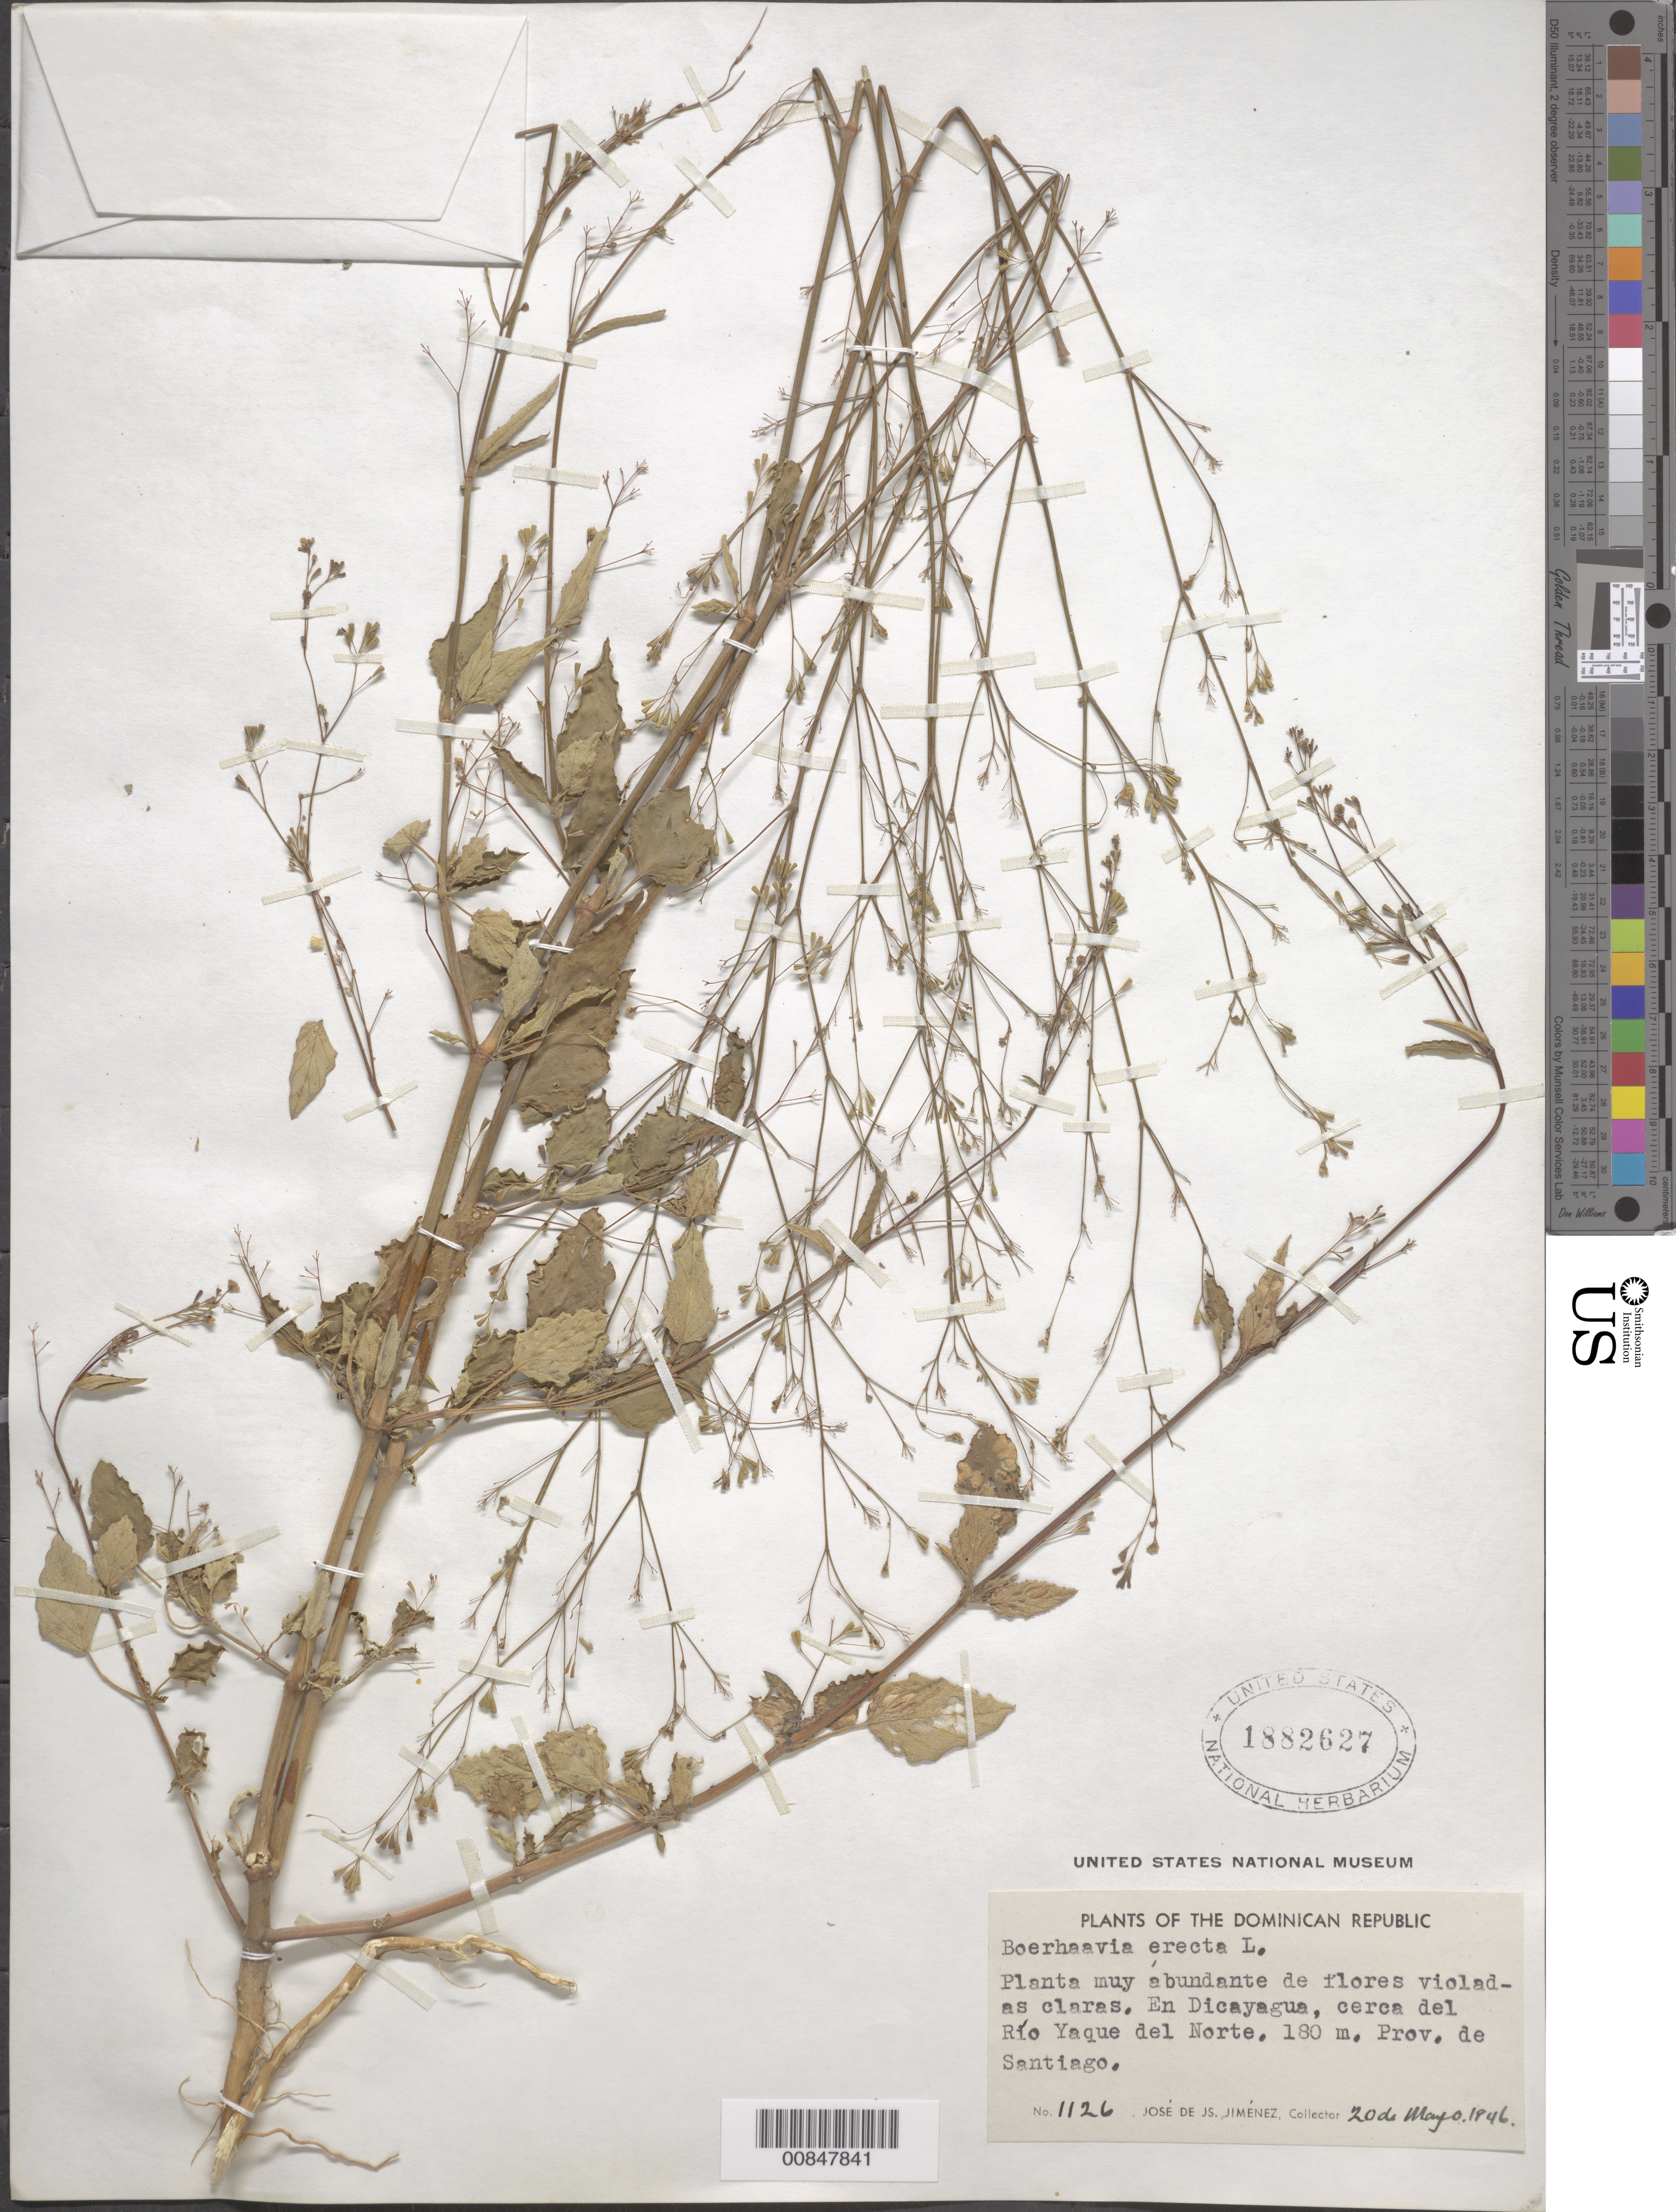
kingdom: Plantae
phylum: Tracheophyta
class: Magnoliopsida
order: Caryophyllales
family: Nyctaginaceae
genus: Boerhavia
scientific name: Boerhavia erecta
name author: L.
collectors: J. J. Jiménez Almonte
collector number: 1126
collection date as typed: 20 May 1946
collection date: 1946-05-20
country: Dominican Republic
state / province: Santiago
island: Hispaniola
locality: Dicayagua, cerca del Río Yaque del Norte.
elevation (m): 180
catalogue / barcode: US 1882627